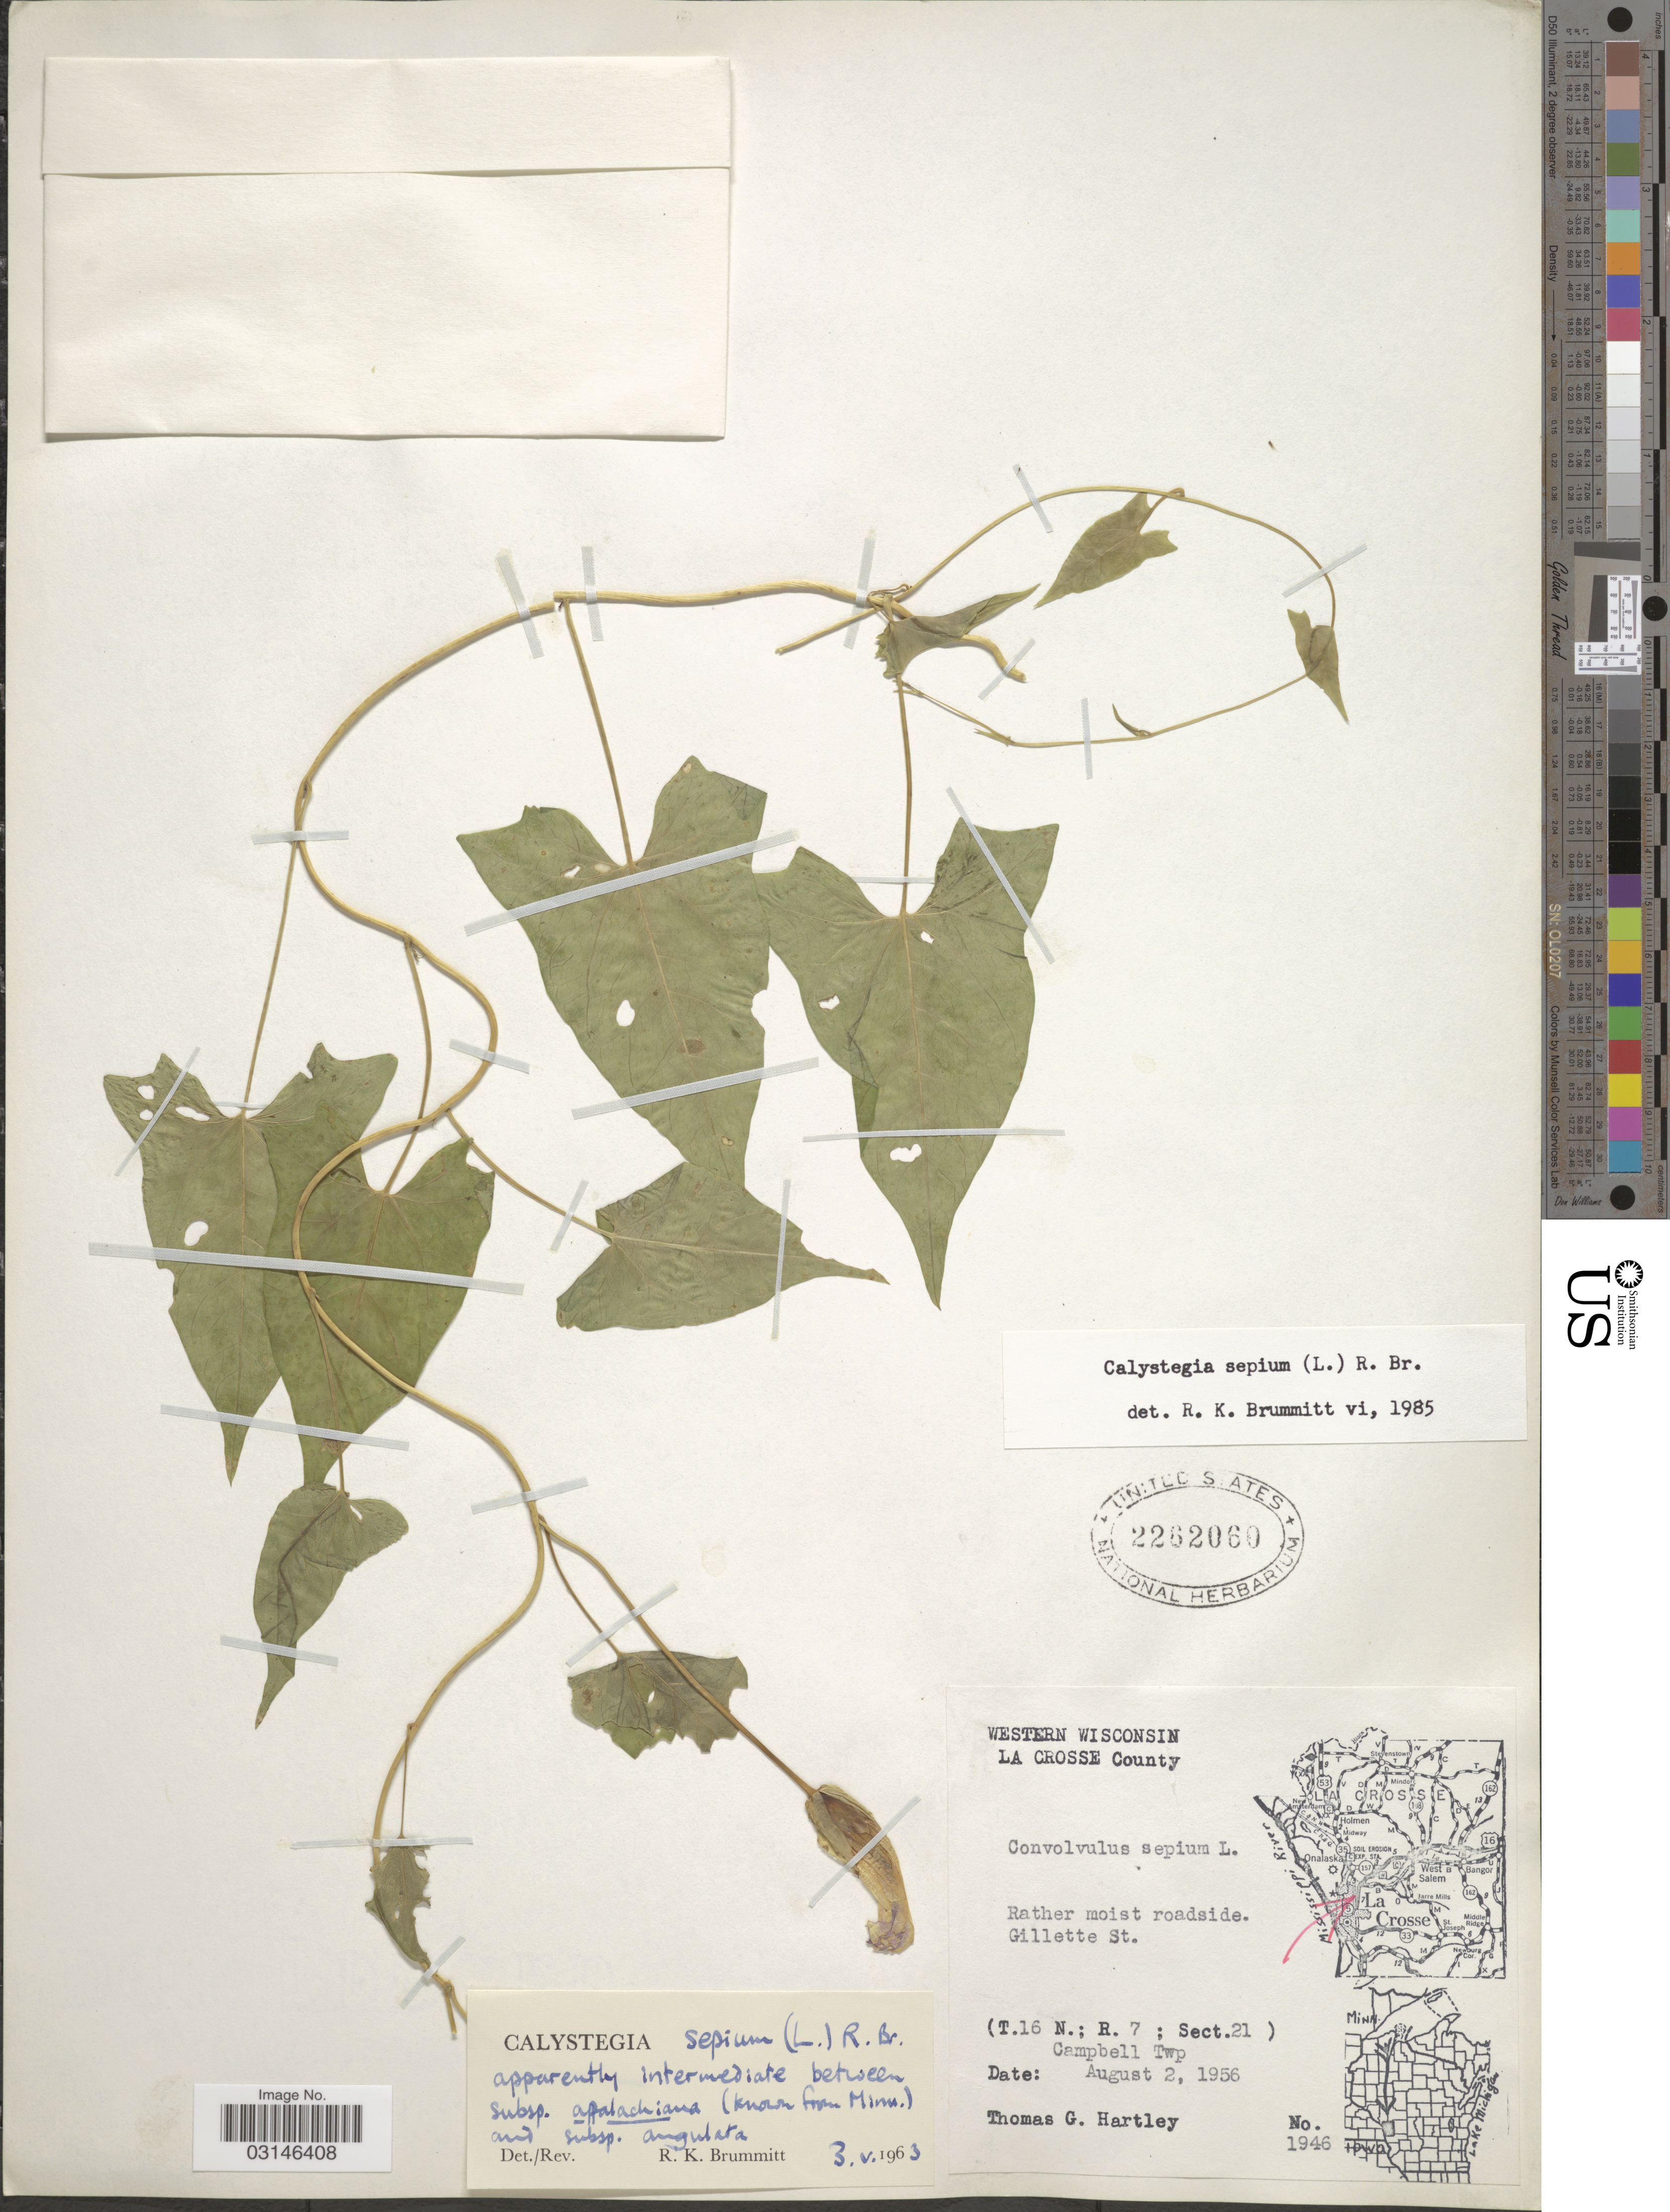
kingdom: Plantae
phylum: Tracheophyta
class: Magnoliopsida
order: Solanales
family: Convolvulaceae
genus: Calystegia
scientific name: Calystegia sepium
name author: (L.) R. Br.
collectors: T. G. Hartley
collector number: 1946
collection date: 1956-08-02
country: United States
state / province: Wisconsin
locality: Western Wisconsin, La Crosse County, (T. 16 N.; R. 7: Sect. 21) Campbell Twp., Rather moist roadside Gillette St.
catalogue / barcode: US 2262060